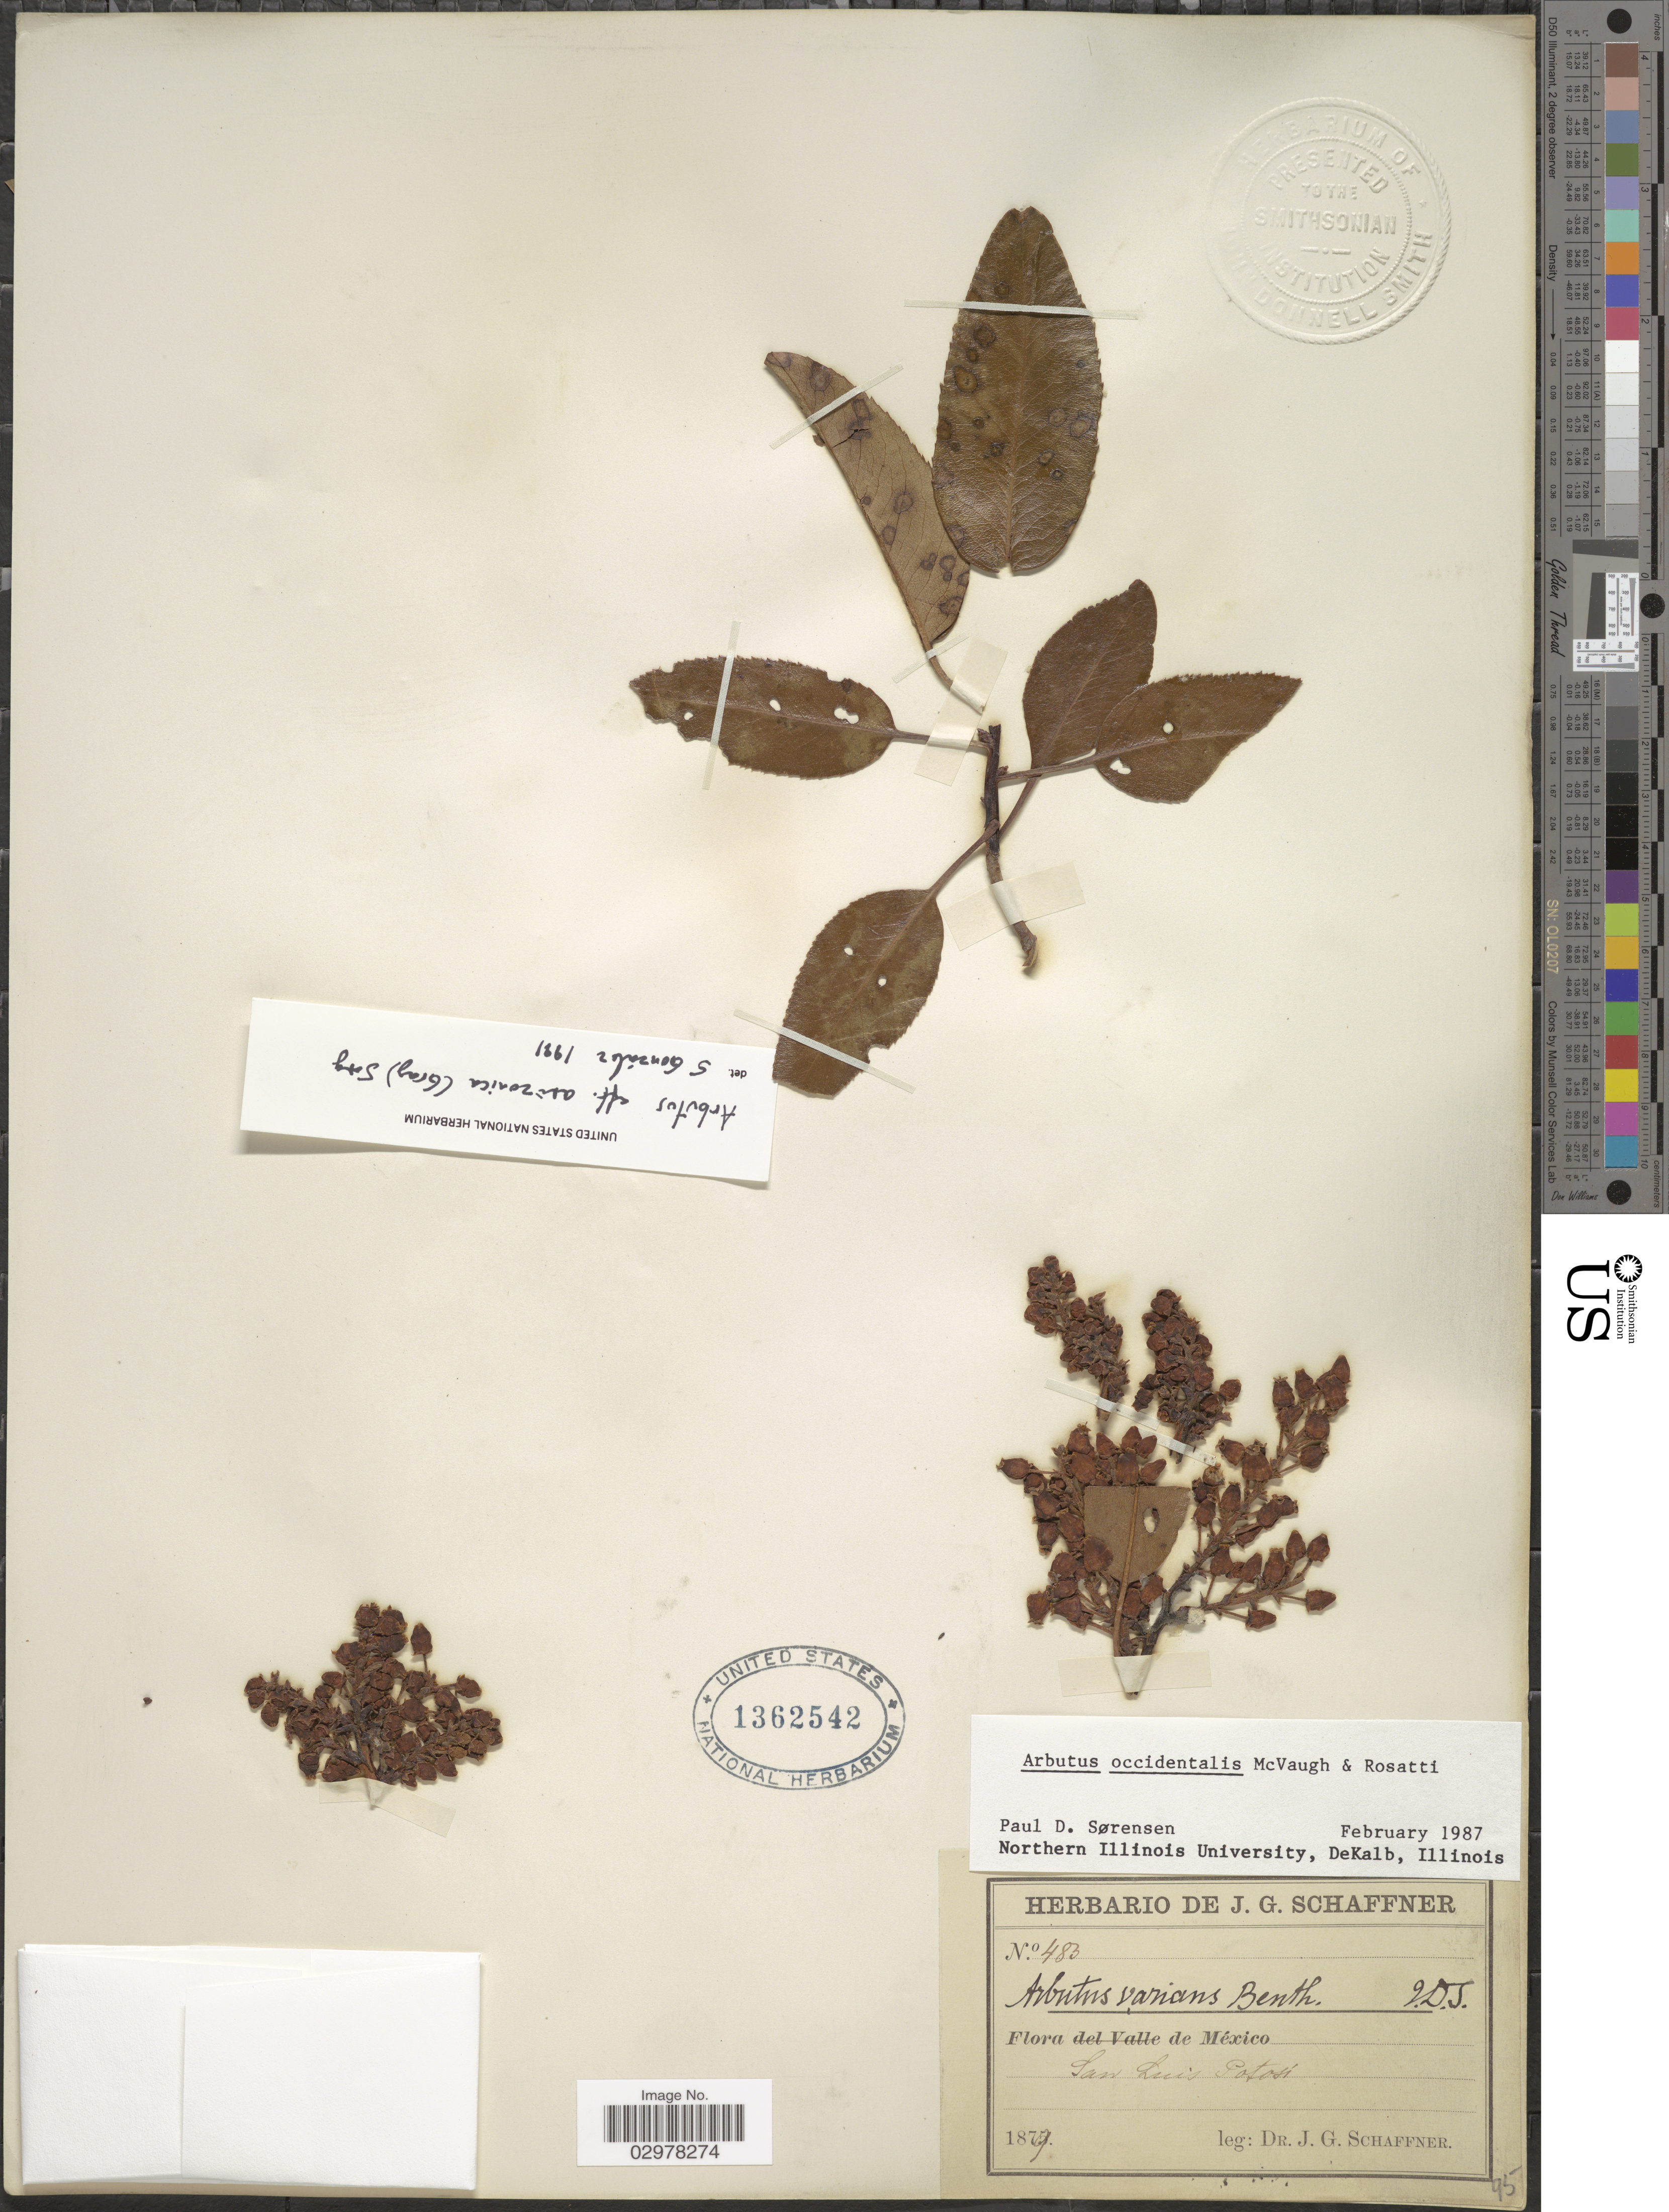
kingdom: Plantae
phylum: Tracheophyta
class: Magnoliopsida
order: Ericales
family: Ericaceae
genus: Arbutus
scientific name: Arbutus occidentalis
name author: McVaugh & Rosatti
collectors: J. G. Schaffner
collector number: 483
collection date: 1879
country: Mexico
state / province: San Luis Potosí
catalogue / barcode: US 1362542